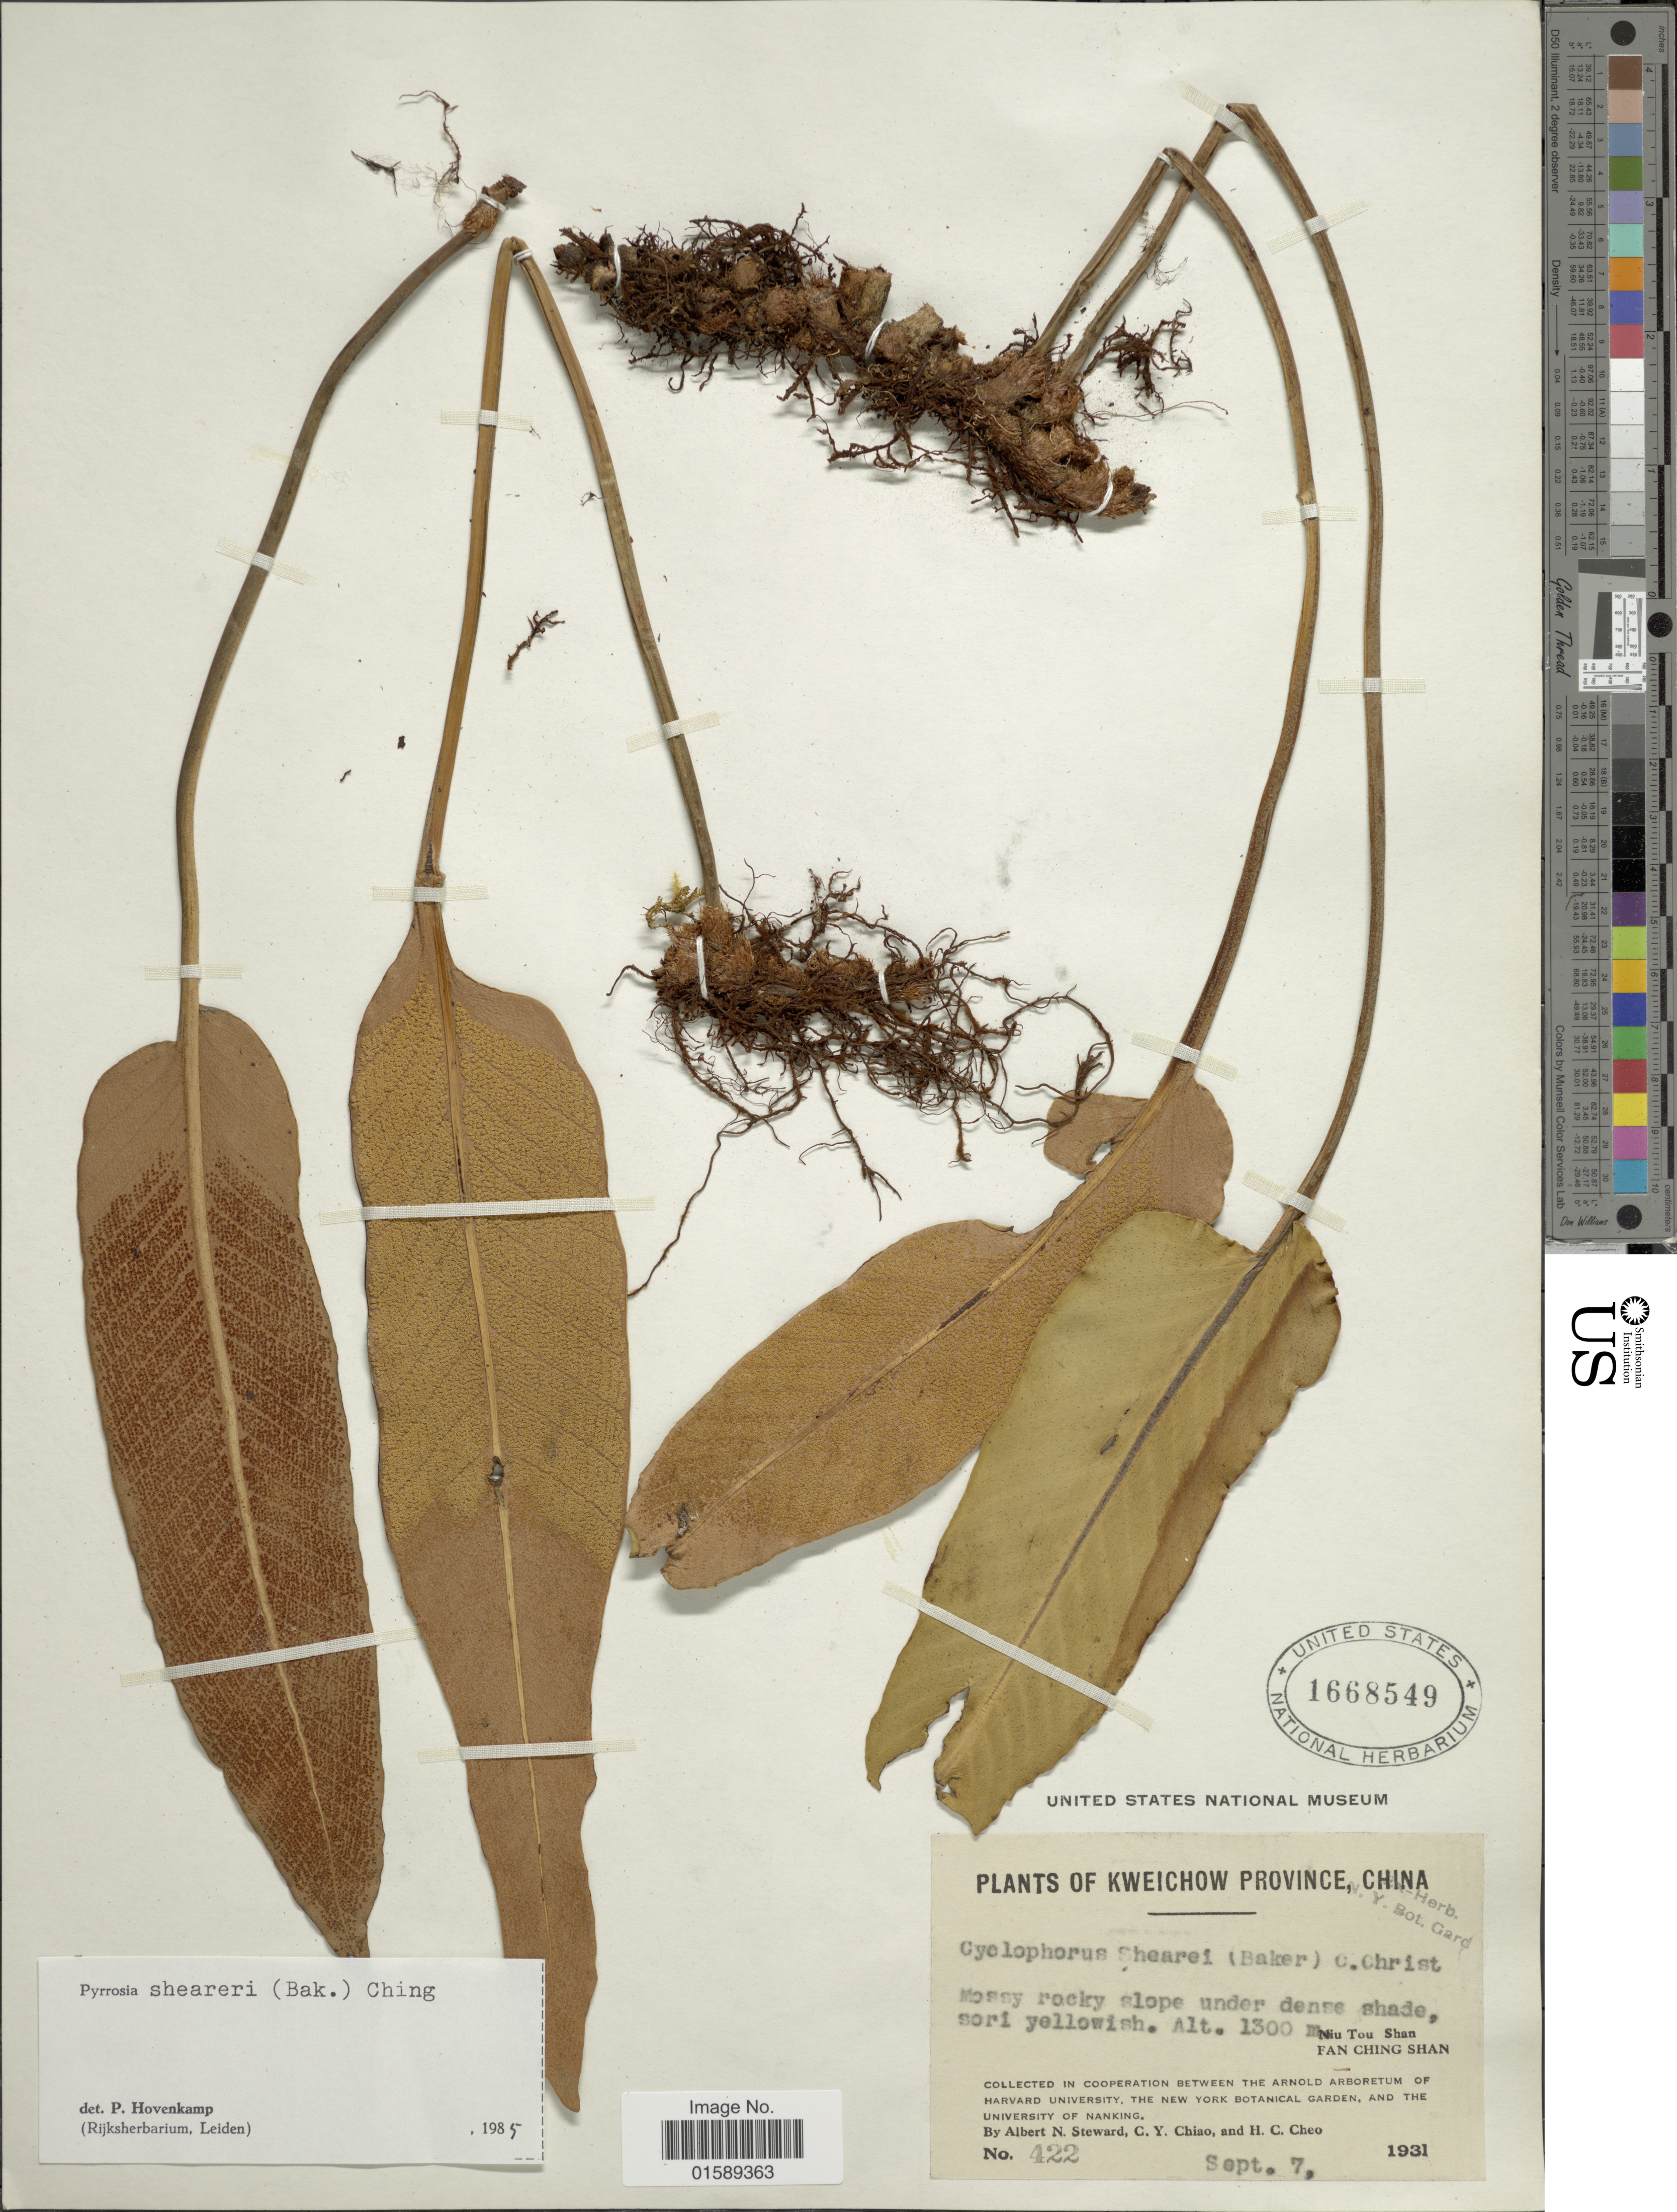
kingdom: Plantae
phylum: Tracheophyta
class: Polypodiopsida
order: Polypodiales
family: Polypodiaceae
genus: Pyrrosia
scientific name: Pyrrosia sheareri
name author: (Baker) Ching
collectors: A. N. Steward, C. Y. Chiao & H. Cheo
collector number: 422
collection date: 1931-09-07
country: China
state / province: Guizhou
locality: Kweichow Province, China. Niu Tou Shan, Fan Ching Shan.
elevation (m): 1300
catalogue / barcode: US 1668549